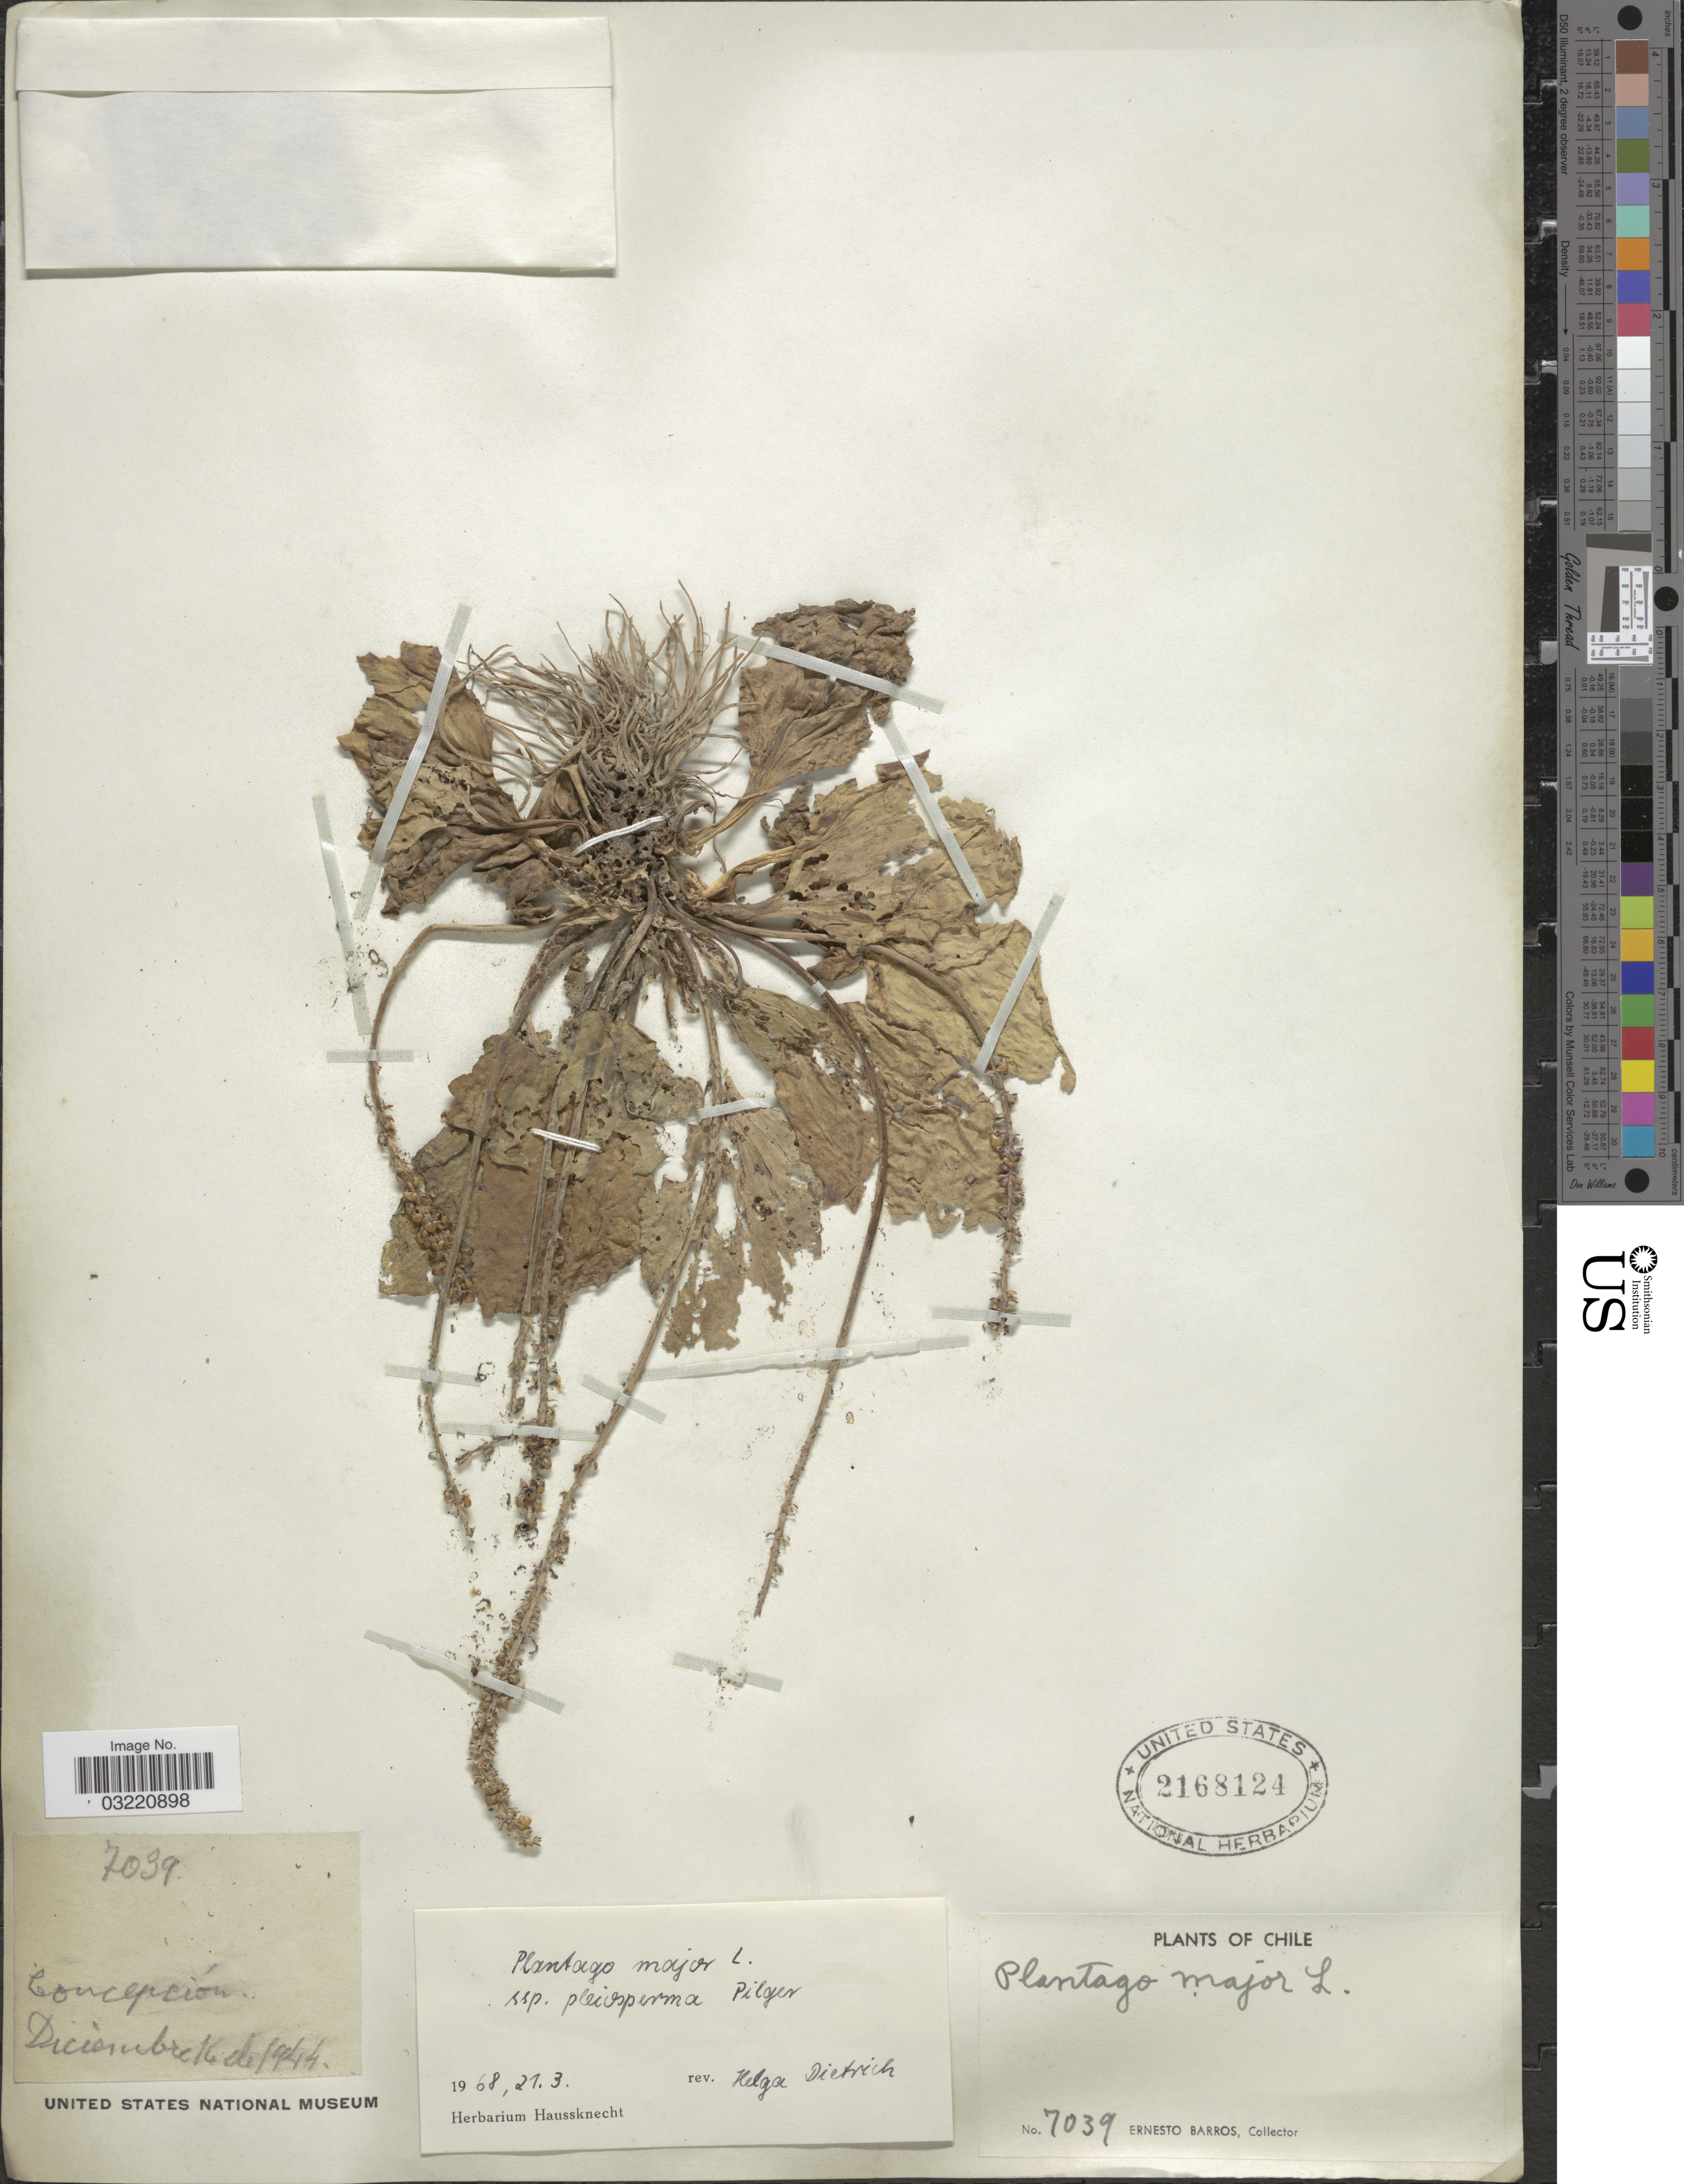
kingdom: Plantae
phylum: Tracheophyta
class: Magnoliopsida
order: Lamiales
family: Plantaginaceae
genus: Plantago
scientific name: Plantago major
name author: L.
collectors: E. Barros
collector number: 7039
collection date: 1944-12-16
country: Chile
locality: Concepción.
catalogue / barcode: US 2168124